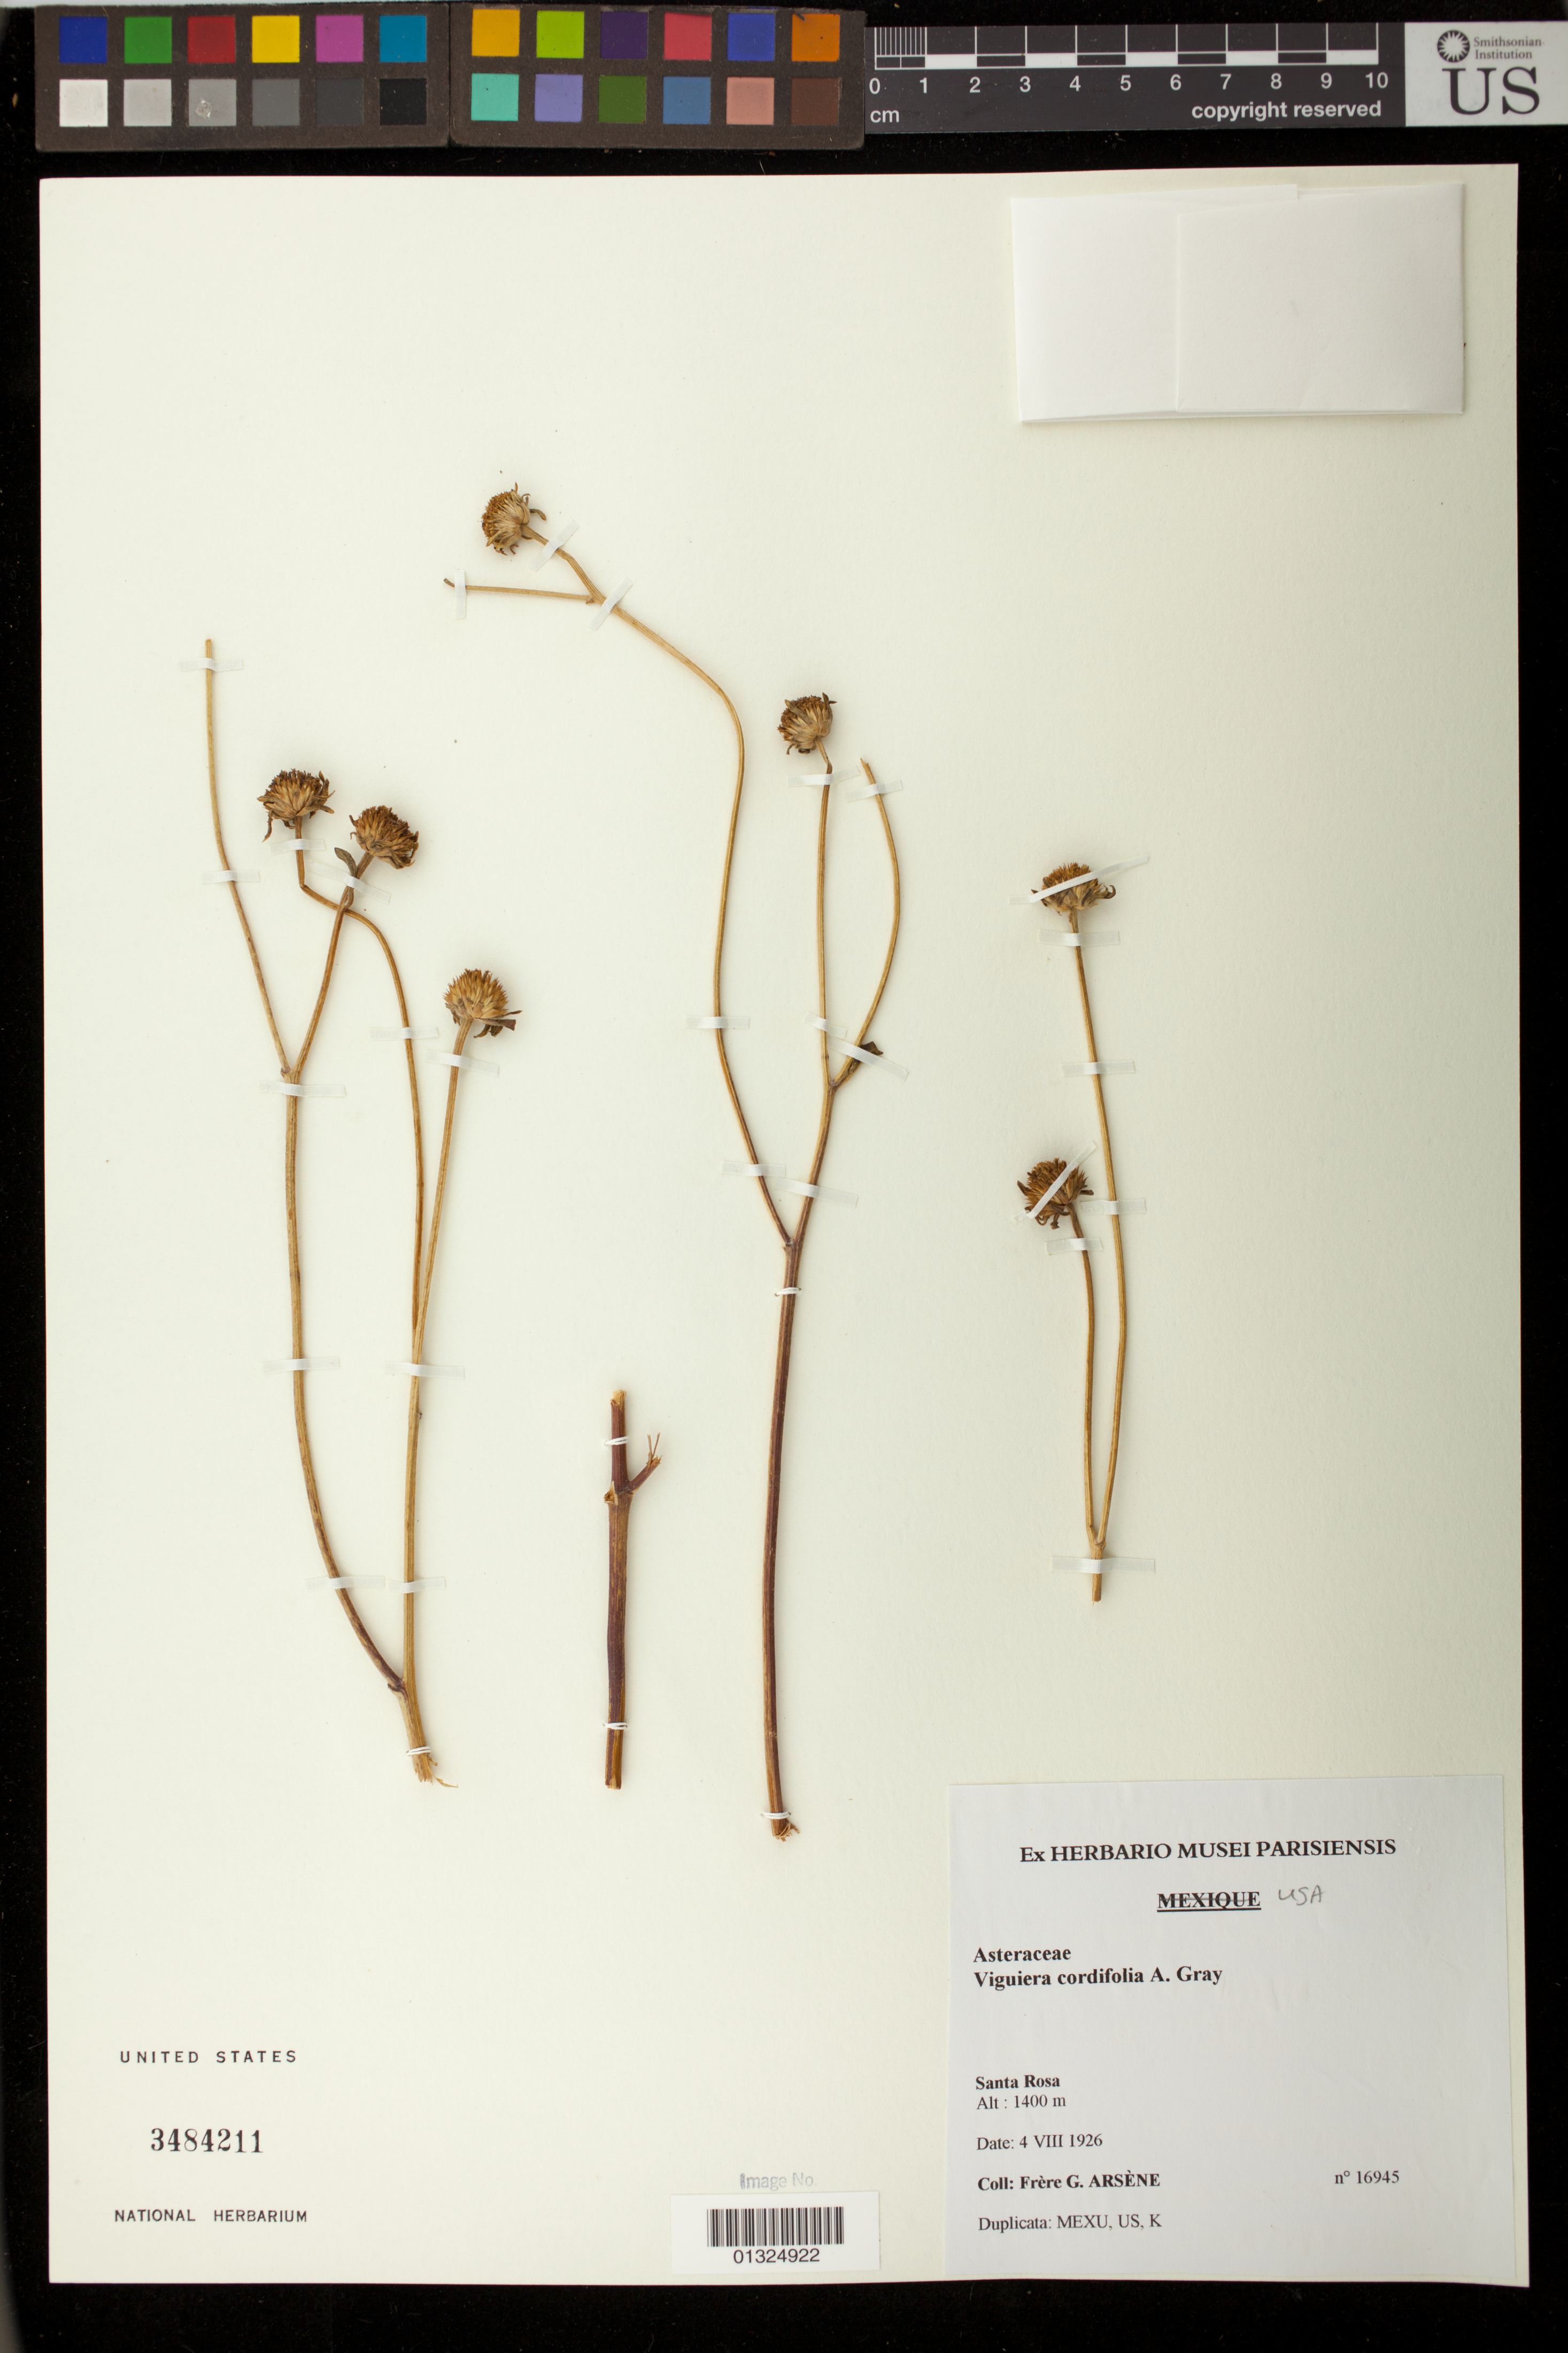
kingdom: Plantae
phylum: Tracheophyta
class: Magnoliopsida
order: Asterales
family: Asteraceae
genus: Aldama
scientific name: Aldama cordifolia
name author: (A. Gray) E.E. Schill. & Panero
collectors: Bro. G. Arsène & Bro. A. Benedict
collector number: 16945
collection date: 1926-08-04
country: United States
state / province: New Mexico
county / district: Guadalupe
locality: Vicinity of Santa Rosa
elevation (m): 427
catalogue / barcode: US 3484211